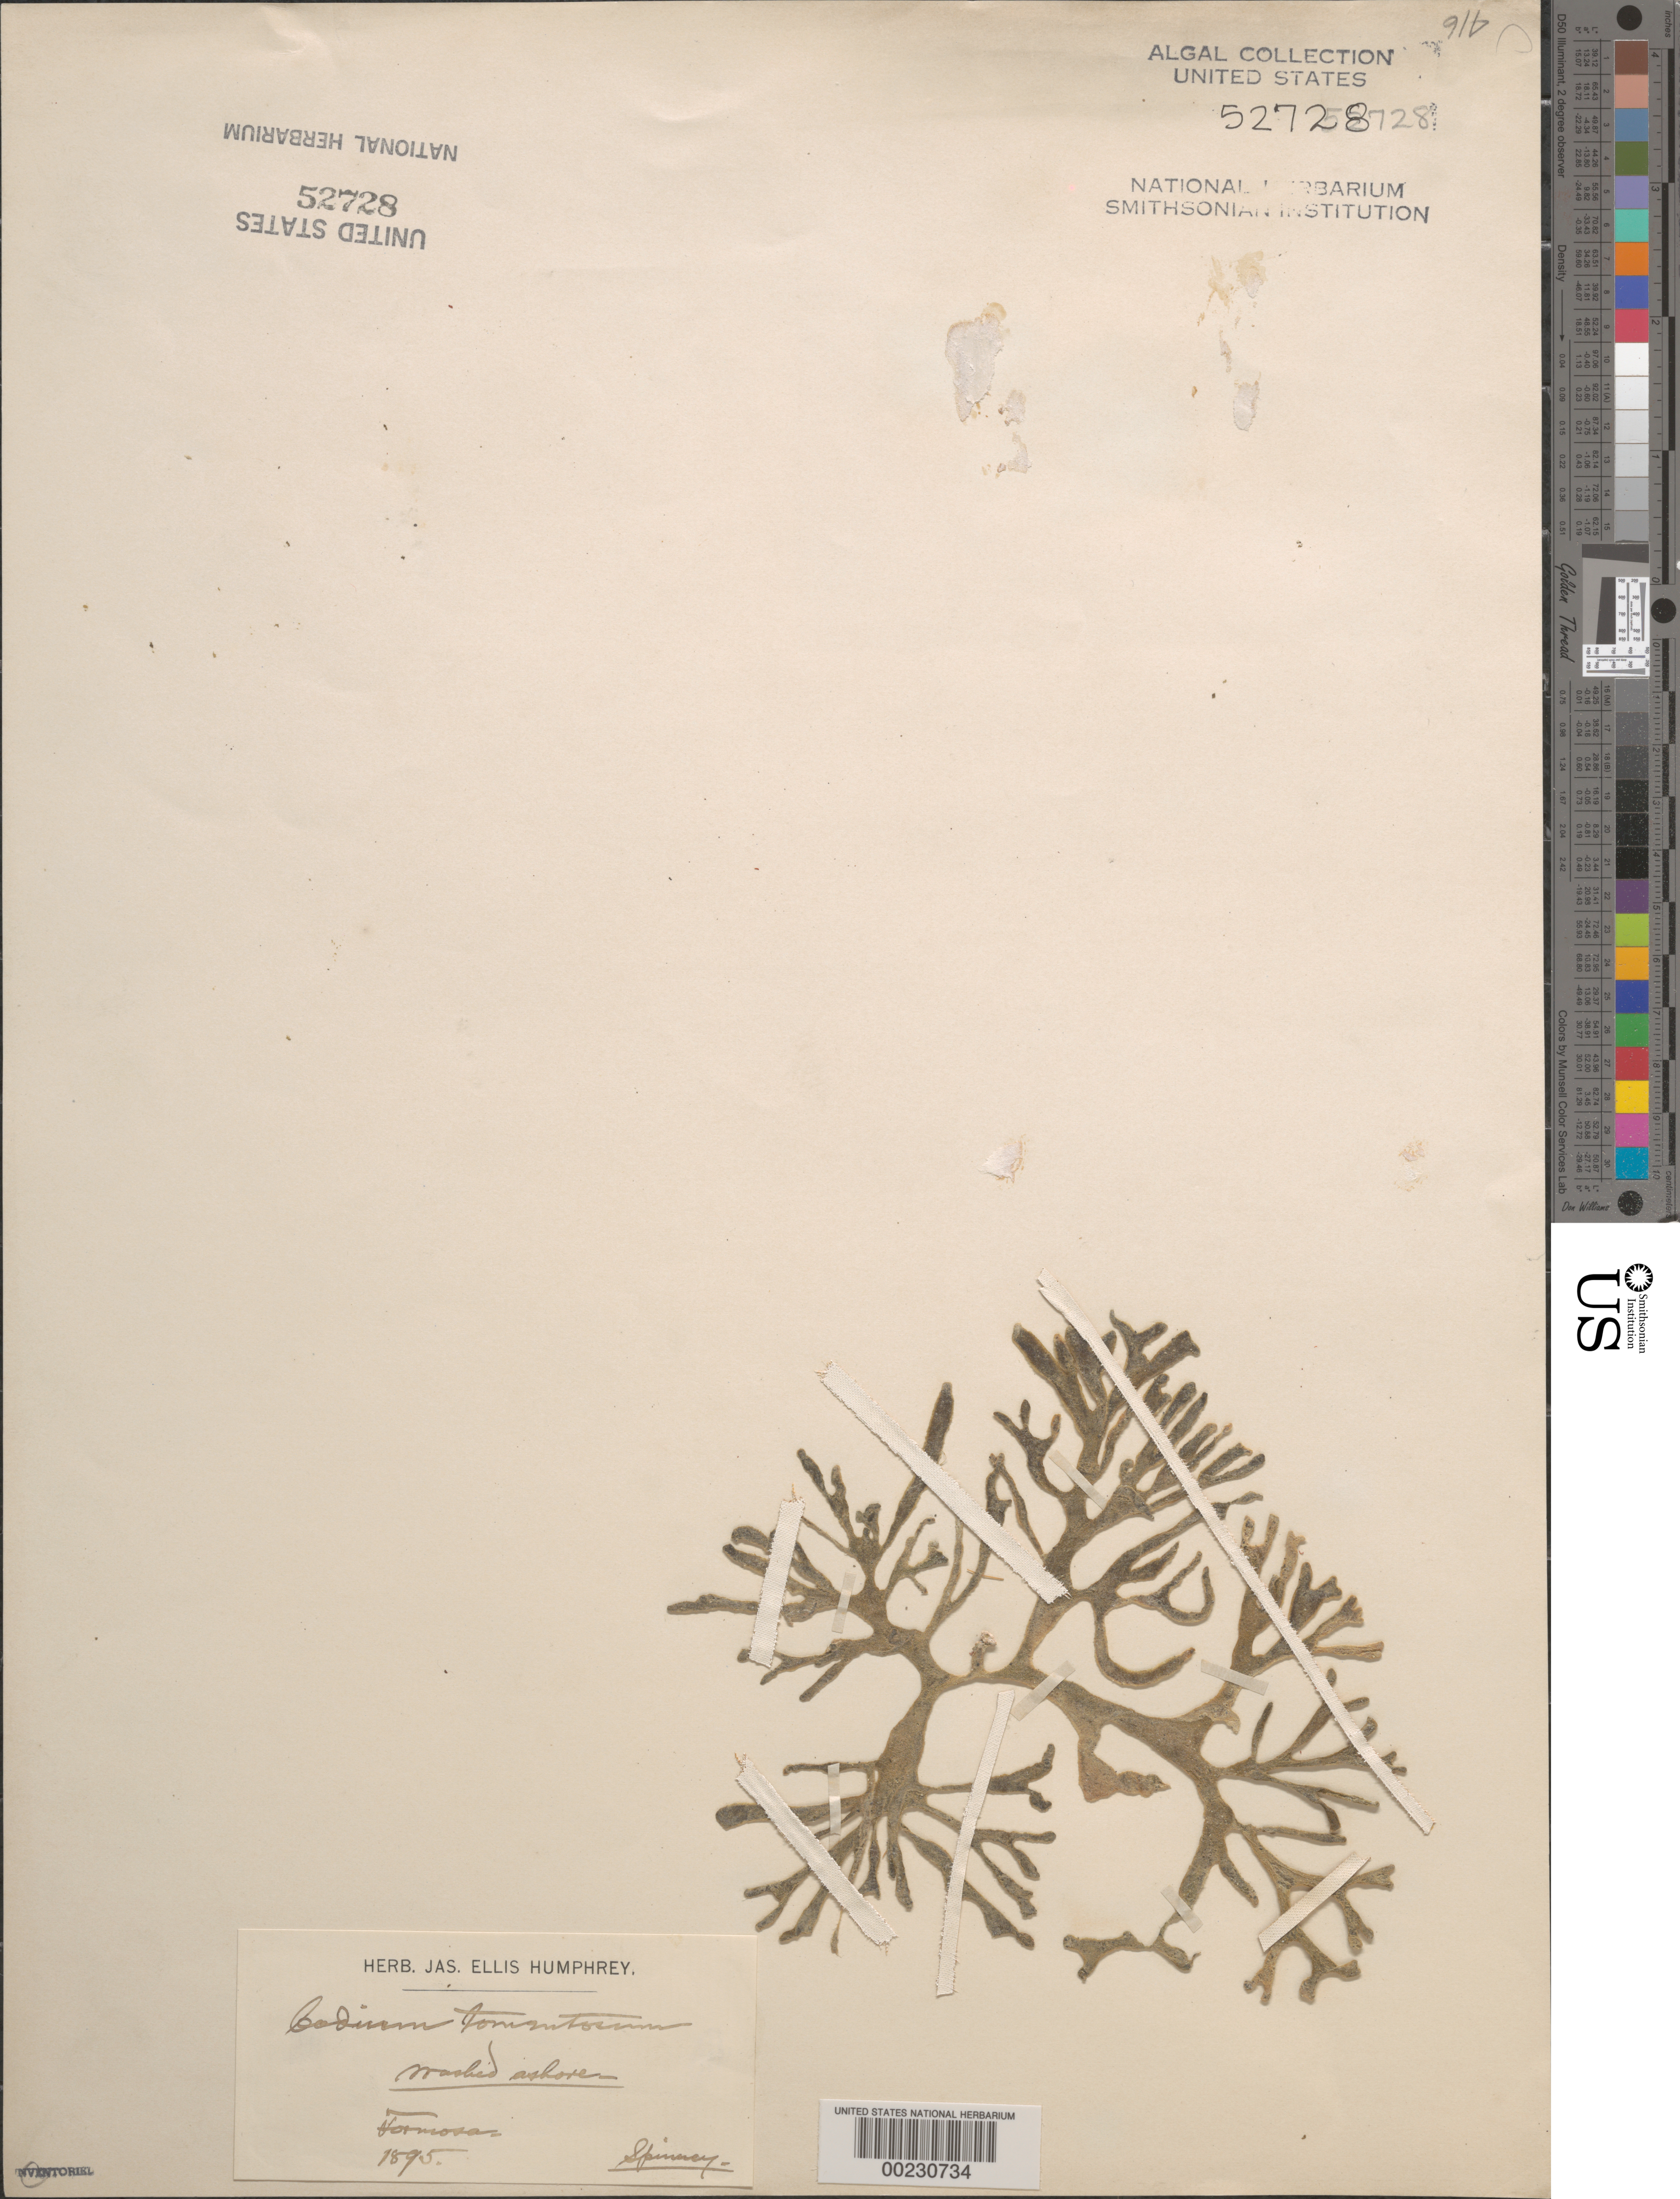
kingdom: Plantae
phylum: Chlorophyta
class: Ulvophyceae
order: Bryopsidales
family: Codiaceae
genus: Codium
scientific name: Codium tomentosum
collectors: -. Spinney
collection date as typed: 1895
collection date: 1895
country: Taiwan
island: Taiwan [Formosa]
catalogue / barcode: US 52728